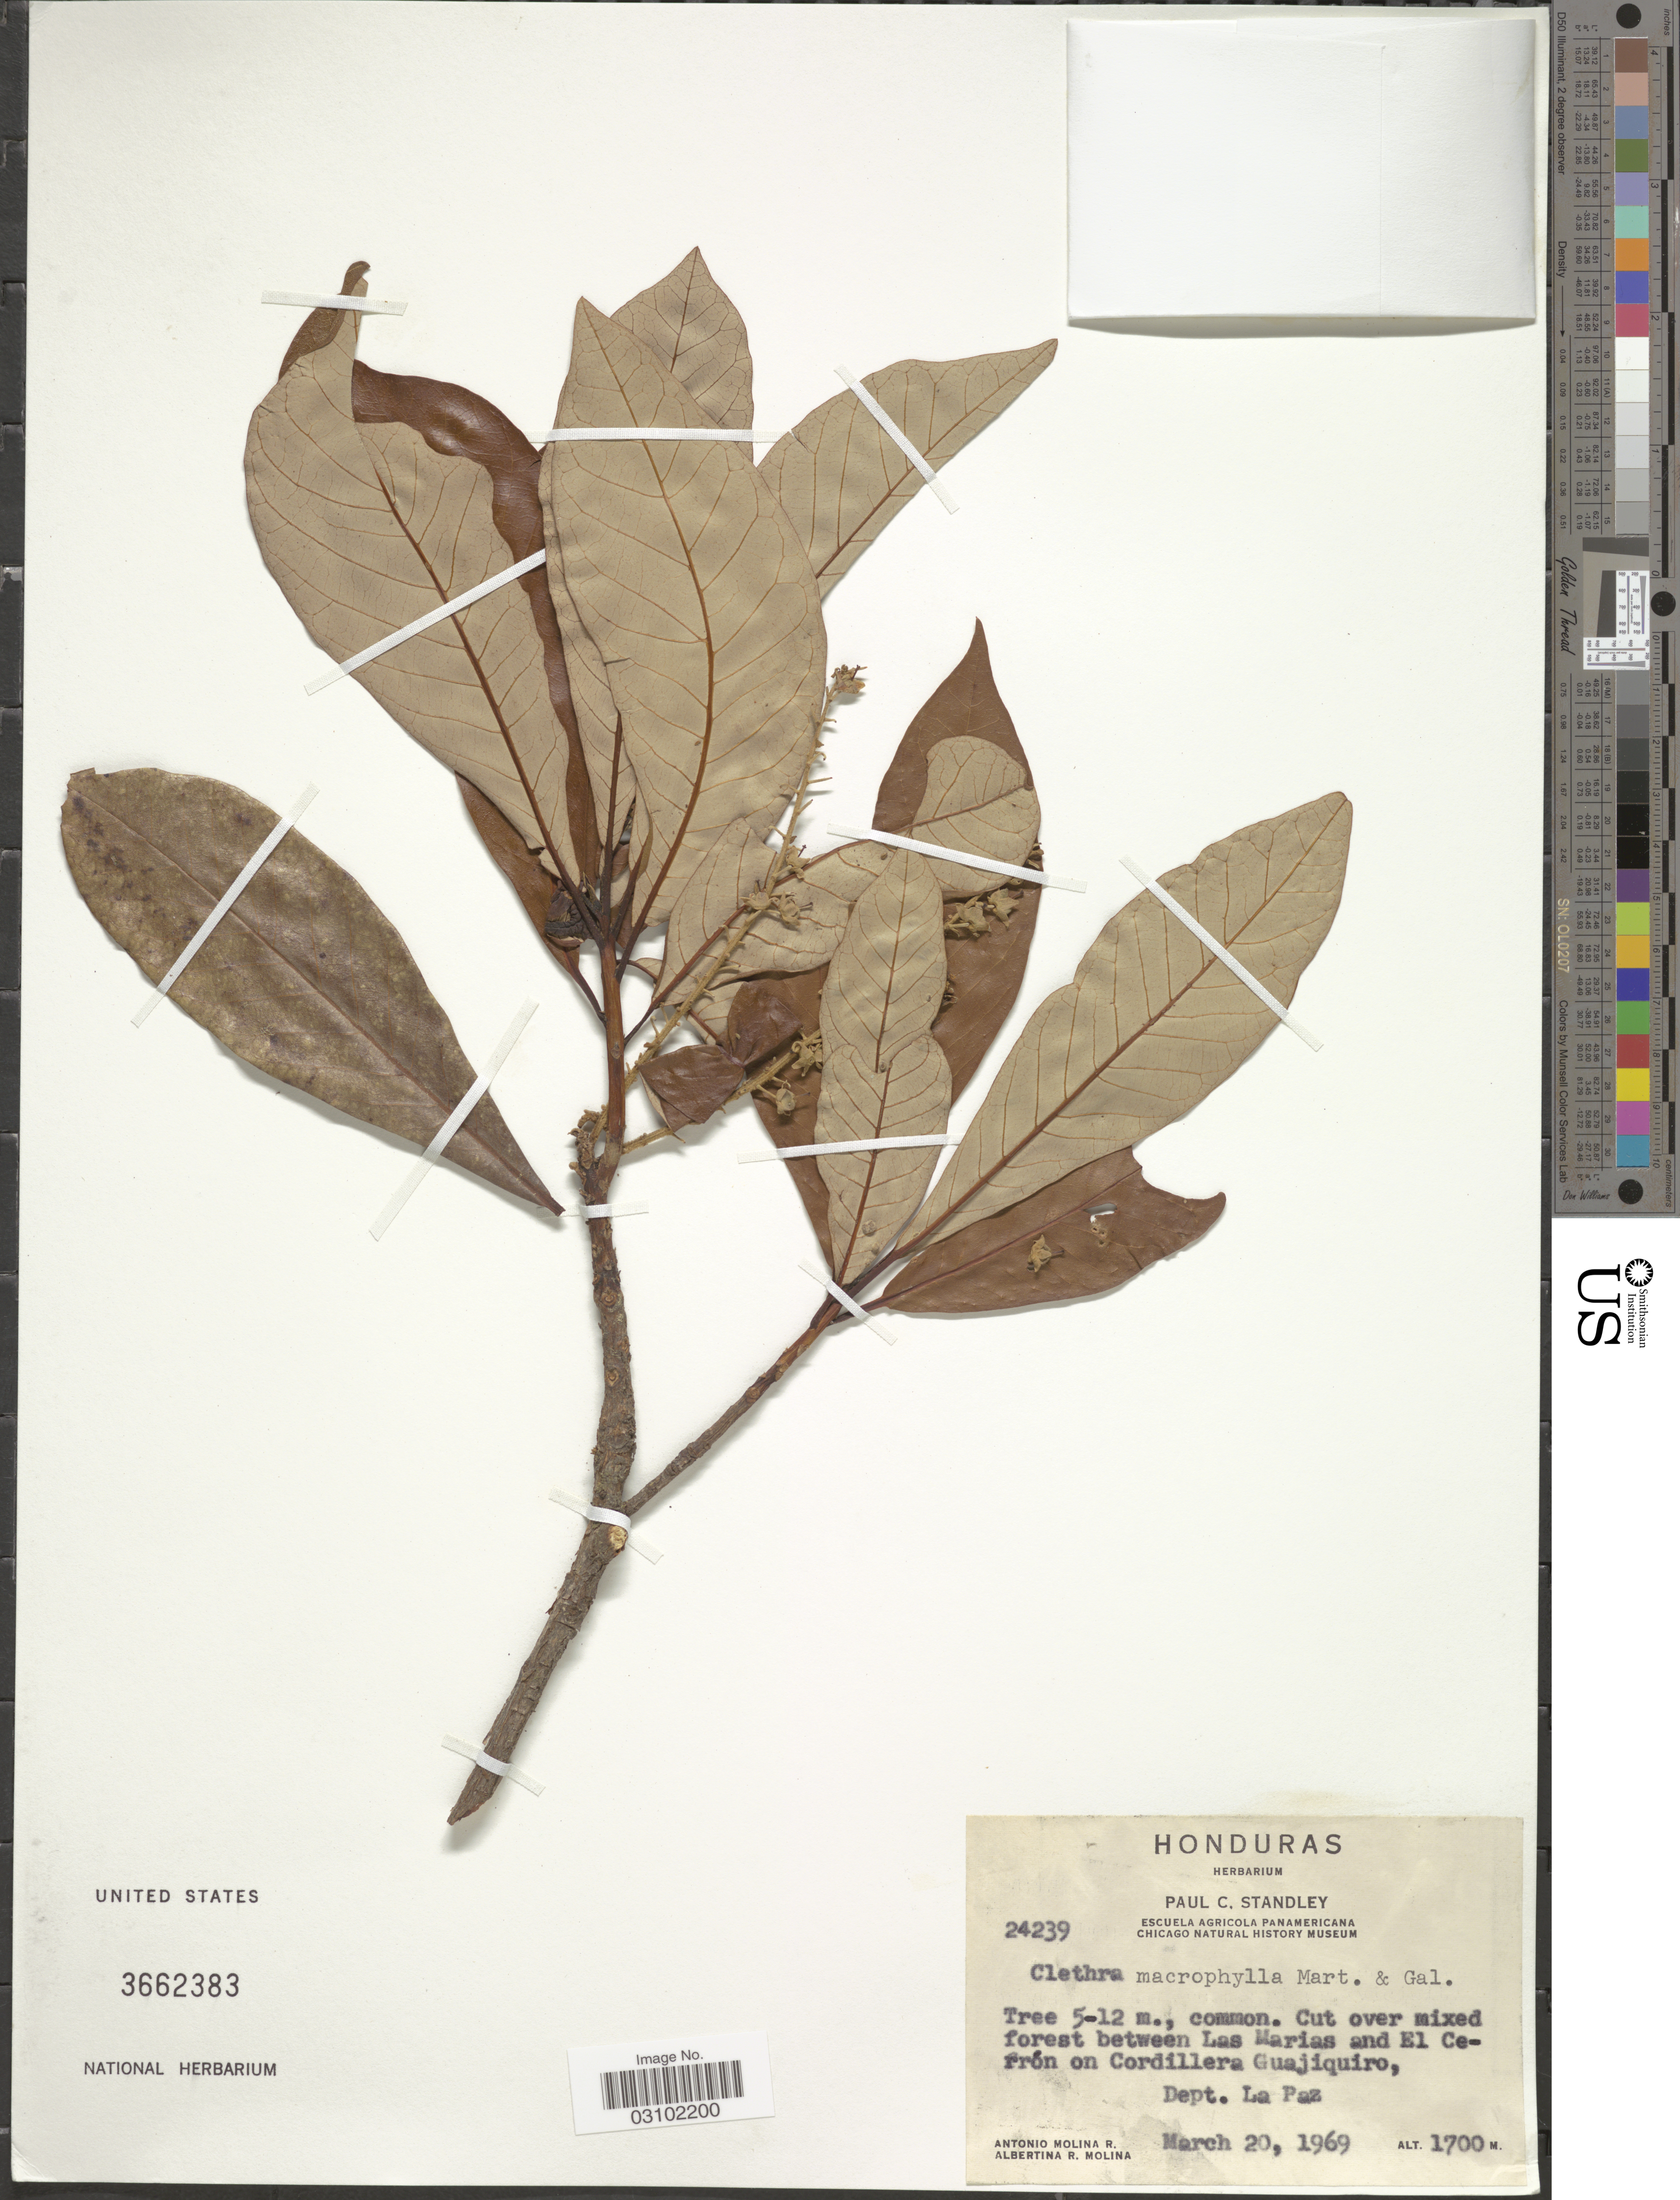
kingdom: Plantae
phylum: Tracheophyta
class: Magnoliopsida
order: Fabales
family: Fabaceae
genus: Pentaclethra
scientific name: Pentaclethra macrophylla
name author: Benth.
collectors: A. Molina R. & A. R. Molina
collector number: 24239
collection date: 1969-03-20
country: Honduras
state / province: La Paz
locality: Cut over mixed forest between las Marias and El Cerrón on Cordillera Guajiquiro, Dept. La Paz.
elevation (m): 1700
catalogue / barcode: US 3662383